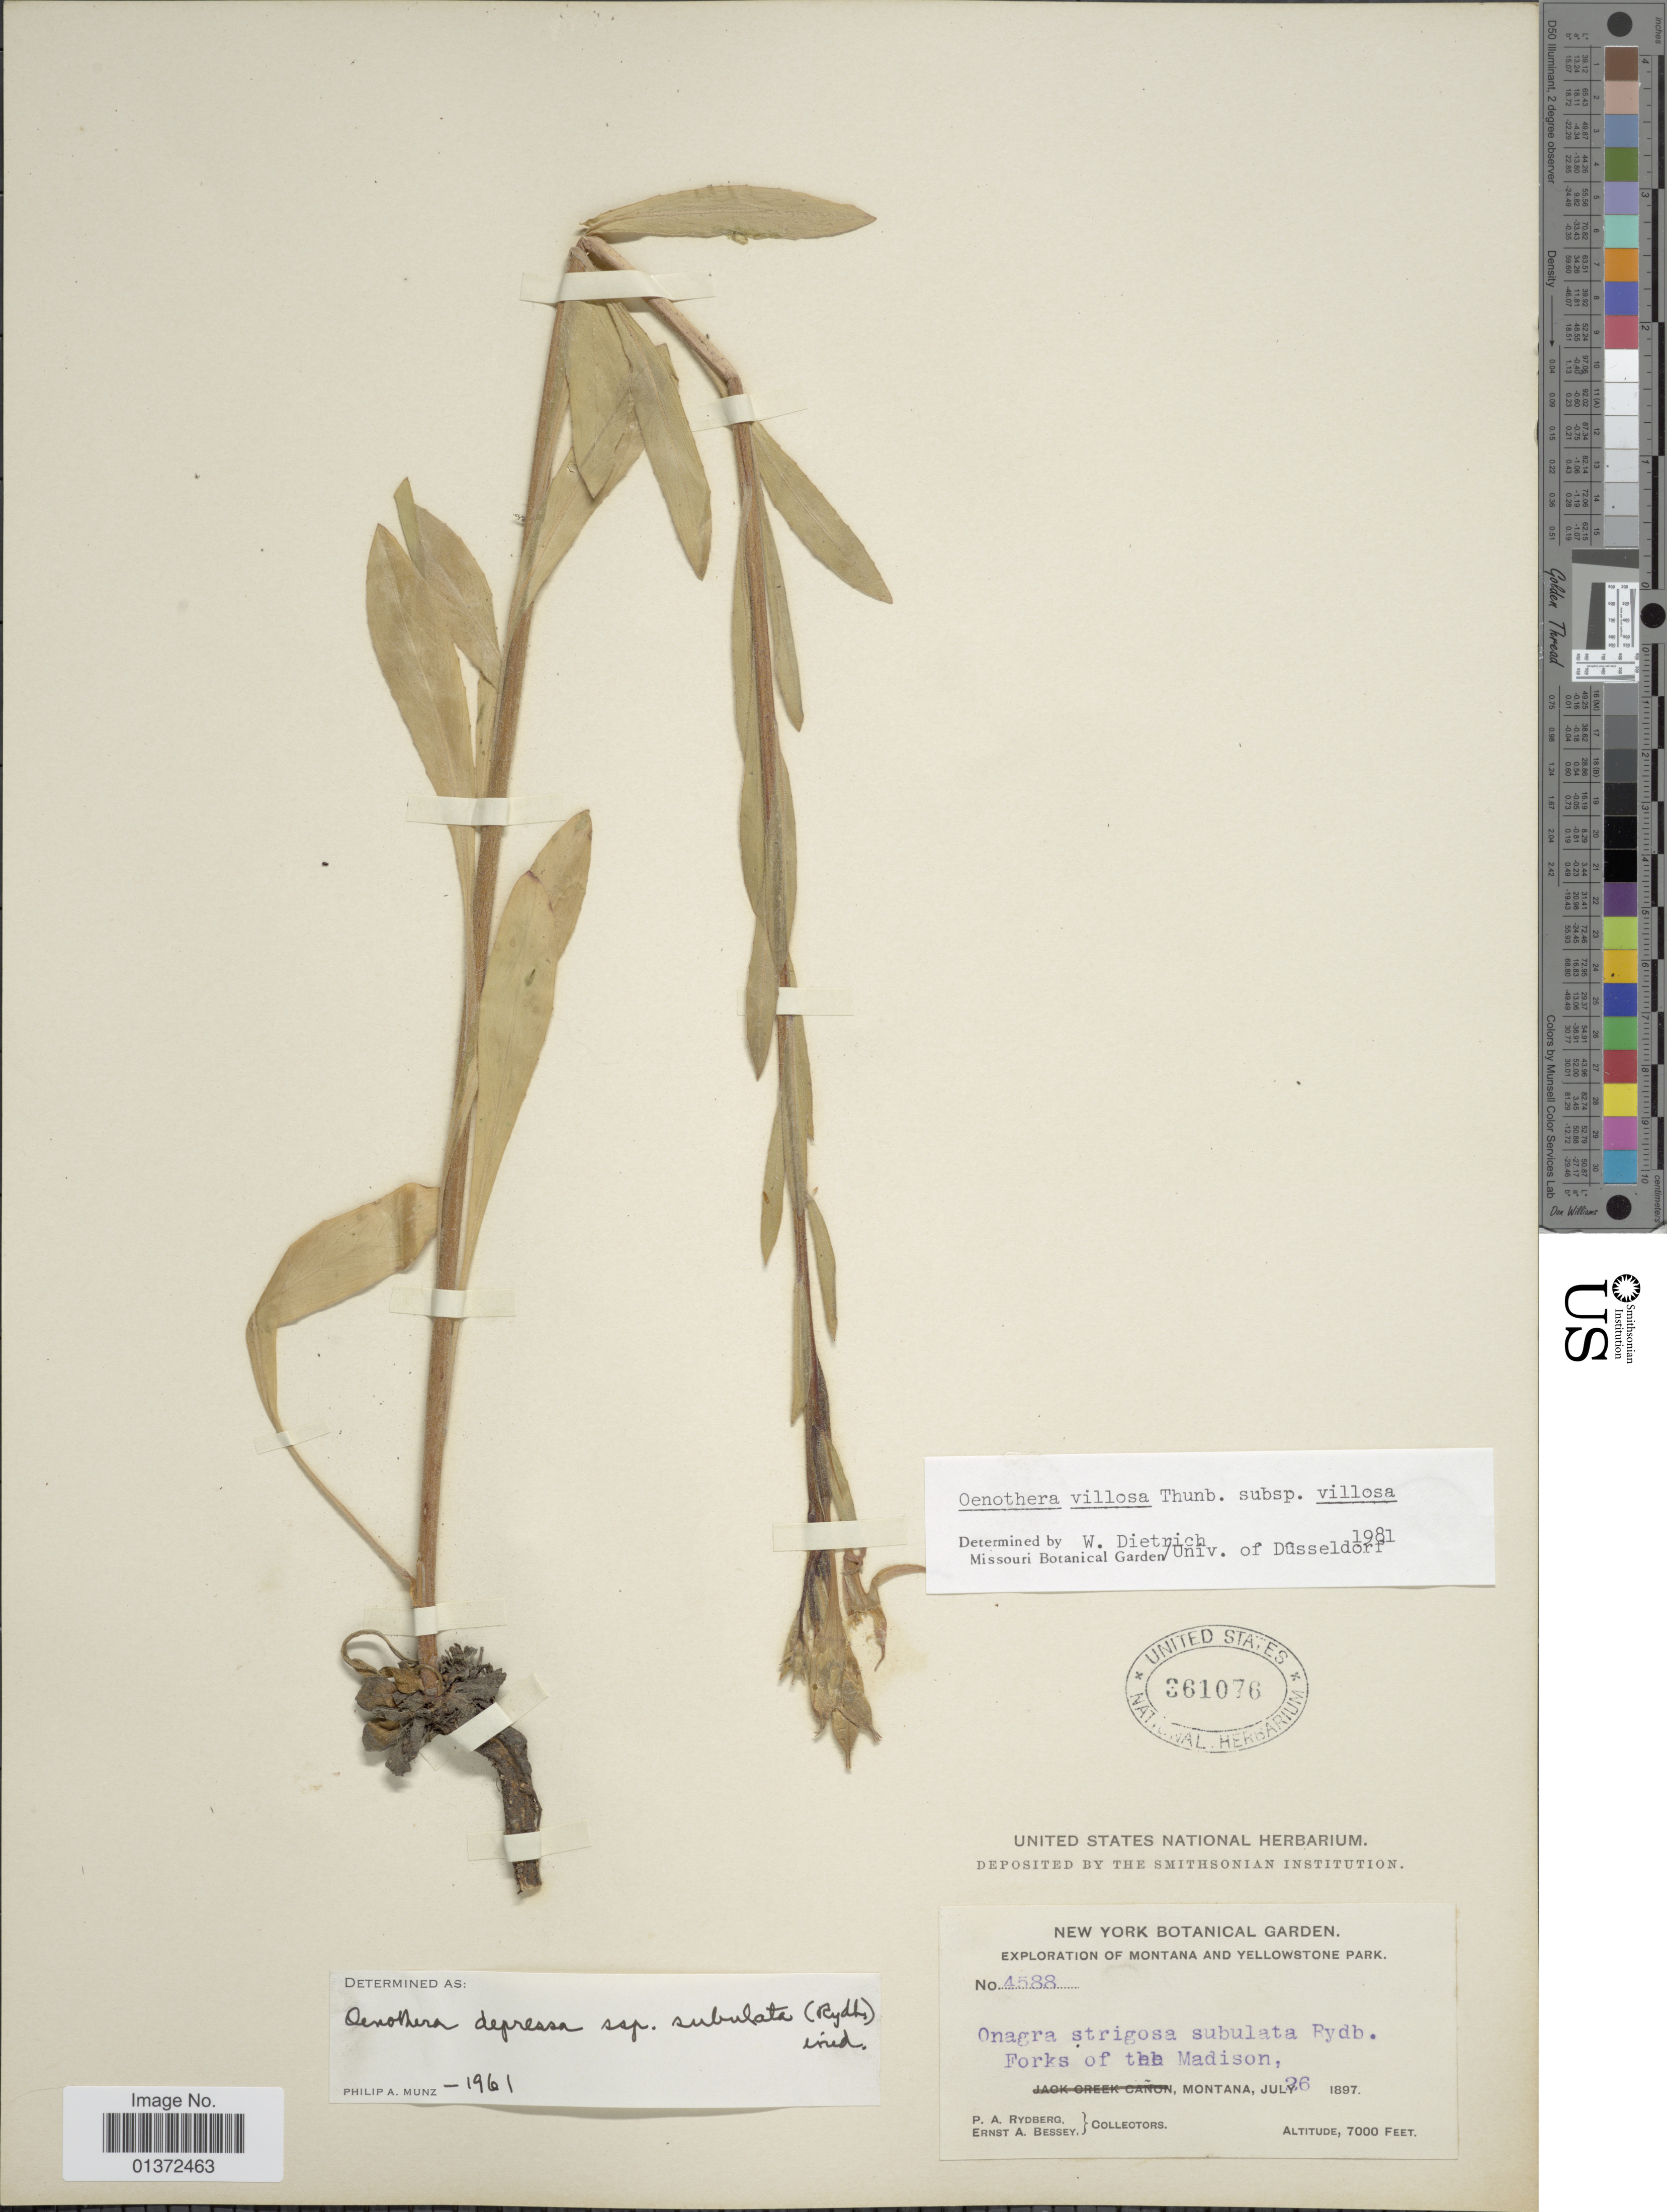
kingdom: Plantae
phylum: Tracheophyta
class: Magnoliopsida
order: Myrtales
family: Onagraceae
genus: Oenothera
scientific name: Oenothera villosa subsp. villosa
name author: Thunb.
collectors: P. A. Rydberg & E. A. Bessey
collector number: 4588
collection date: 1897-07-26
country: United States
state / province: Montana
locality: Yellowstone Park, Forks of the Madison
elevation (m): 2134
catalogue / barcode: US 361076